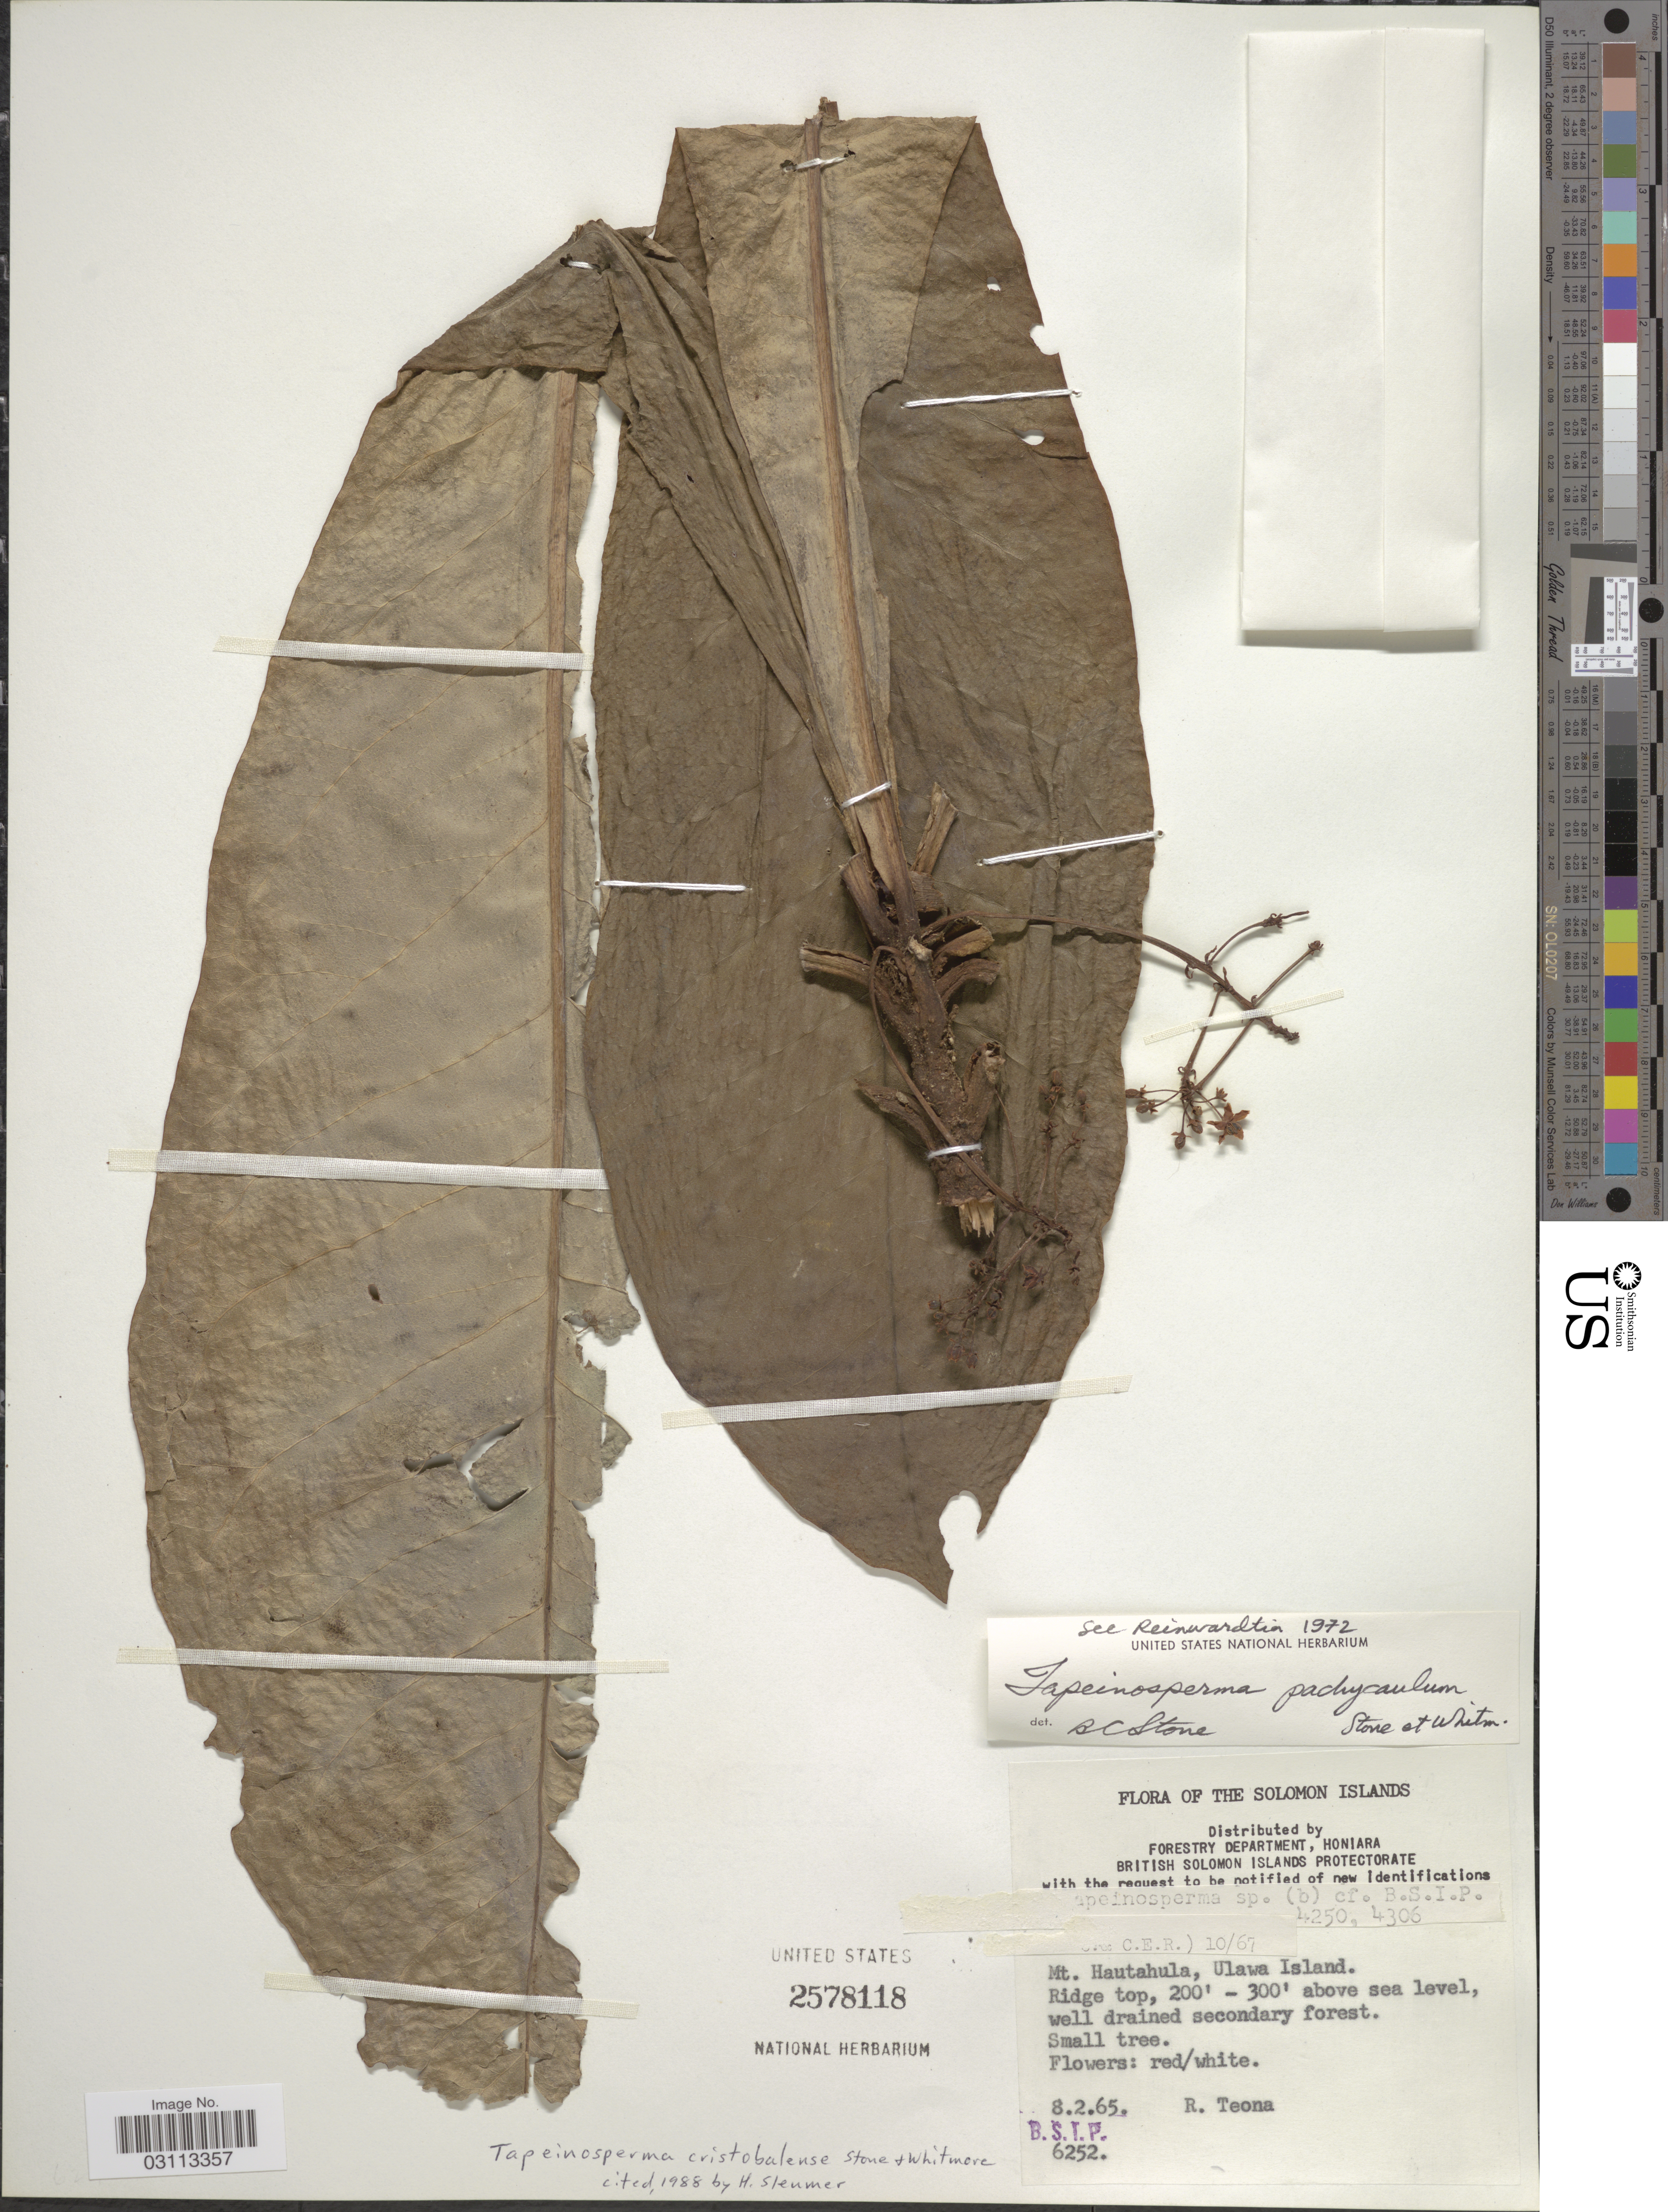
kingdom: Plantae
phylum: Tracheophyta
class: Magnoliopsida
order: Ericales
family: Primulaceae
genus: Tapeinosperma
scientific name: Tapeinosperma cristobalense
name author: B.C. Stone & Whitmore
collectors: R. Teona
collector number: BSIP6252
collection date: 1965-02-08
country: Solomon Islands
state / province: Solomon Islands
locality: Mt. Hautahula, Ulawa Island.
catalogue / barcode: US 2578118